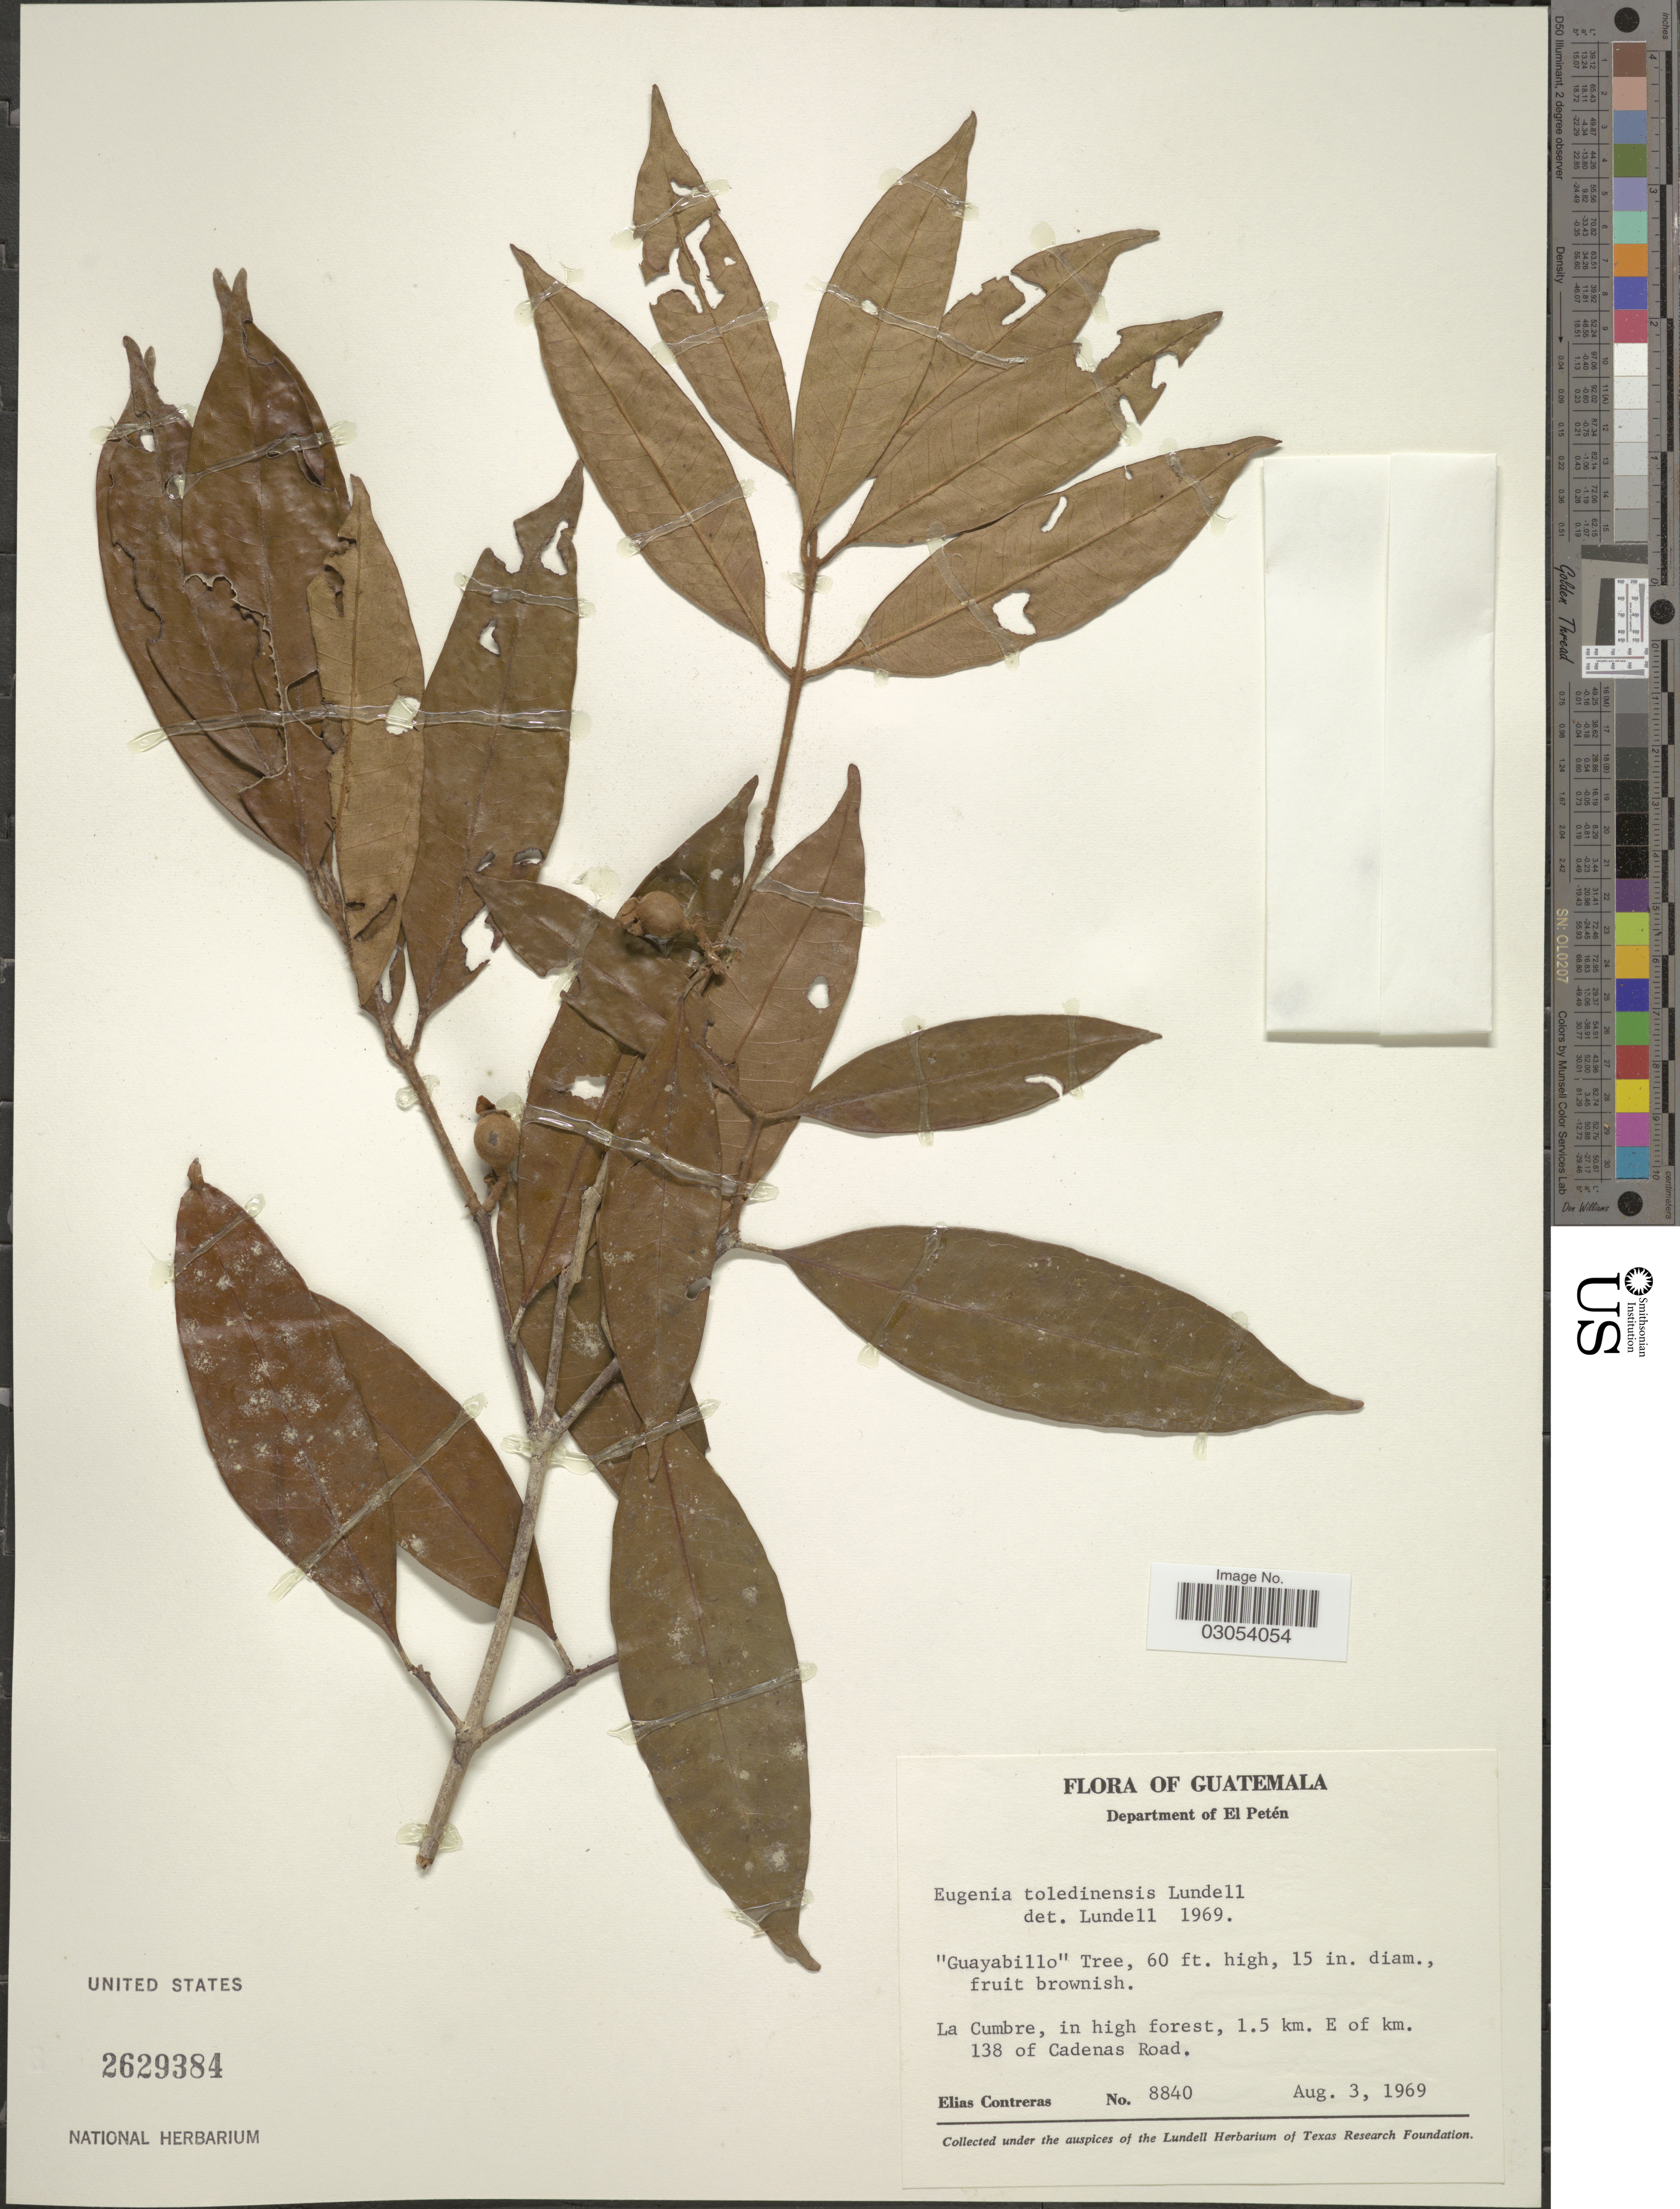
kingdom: Plantae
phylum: Tracheophyta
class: Magnoliopsida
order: Myrtales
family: Myrtaceae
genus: Eugenia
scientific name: Eugenia toledinensis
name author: Lundell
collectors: E. Contreras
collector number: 8840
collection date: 1969-08-03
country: Guatemala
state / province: El Petén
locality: Department of El Petén. La Cumbre, in high forest, 1.5 km. E. of km. 138 of Cadenas Road.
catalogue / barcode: US 2629384